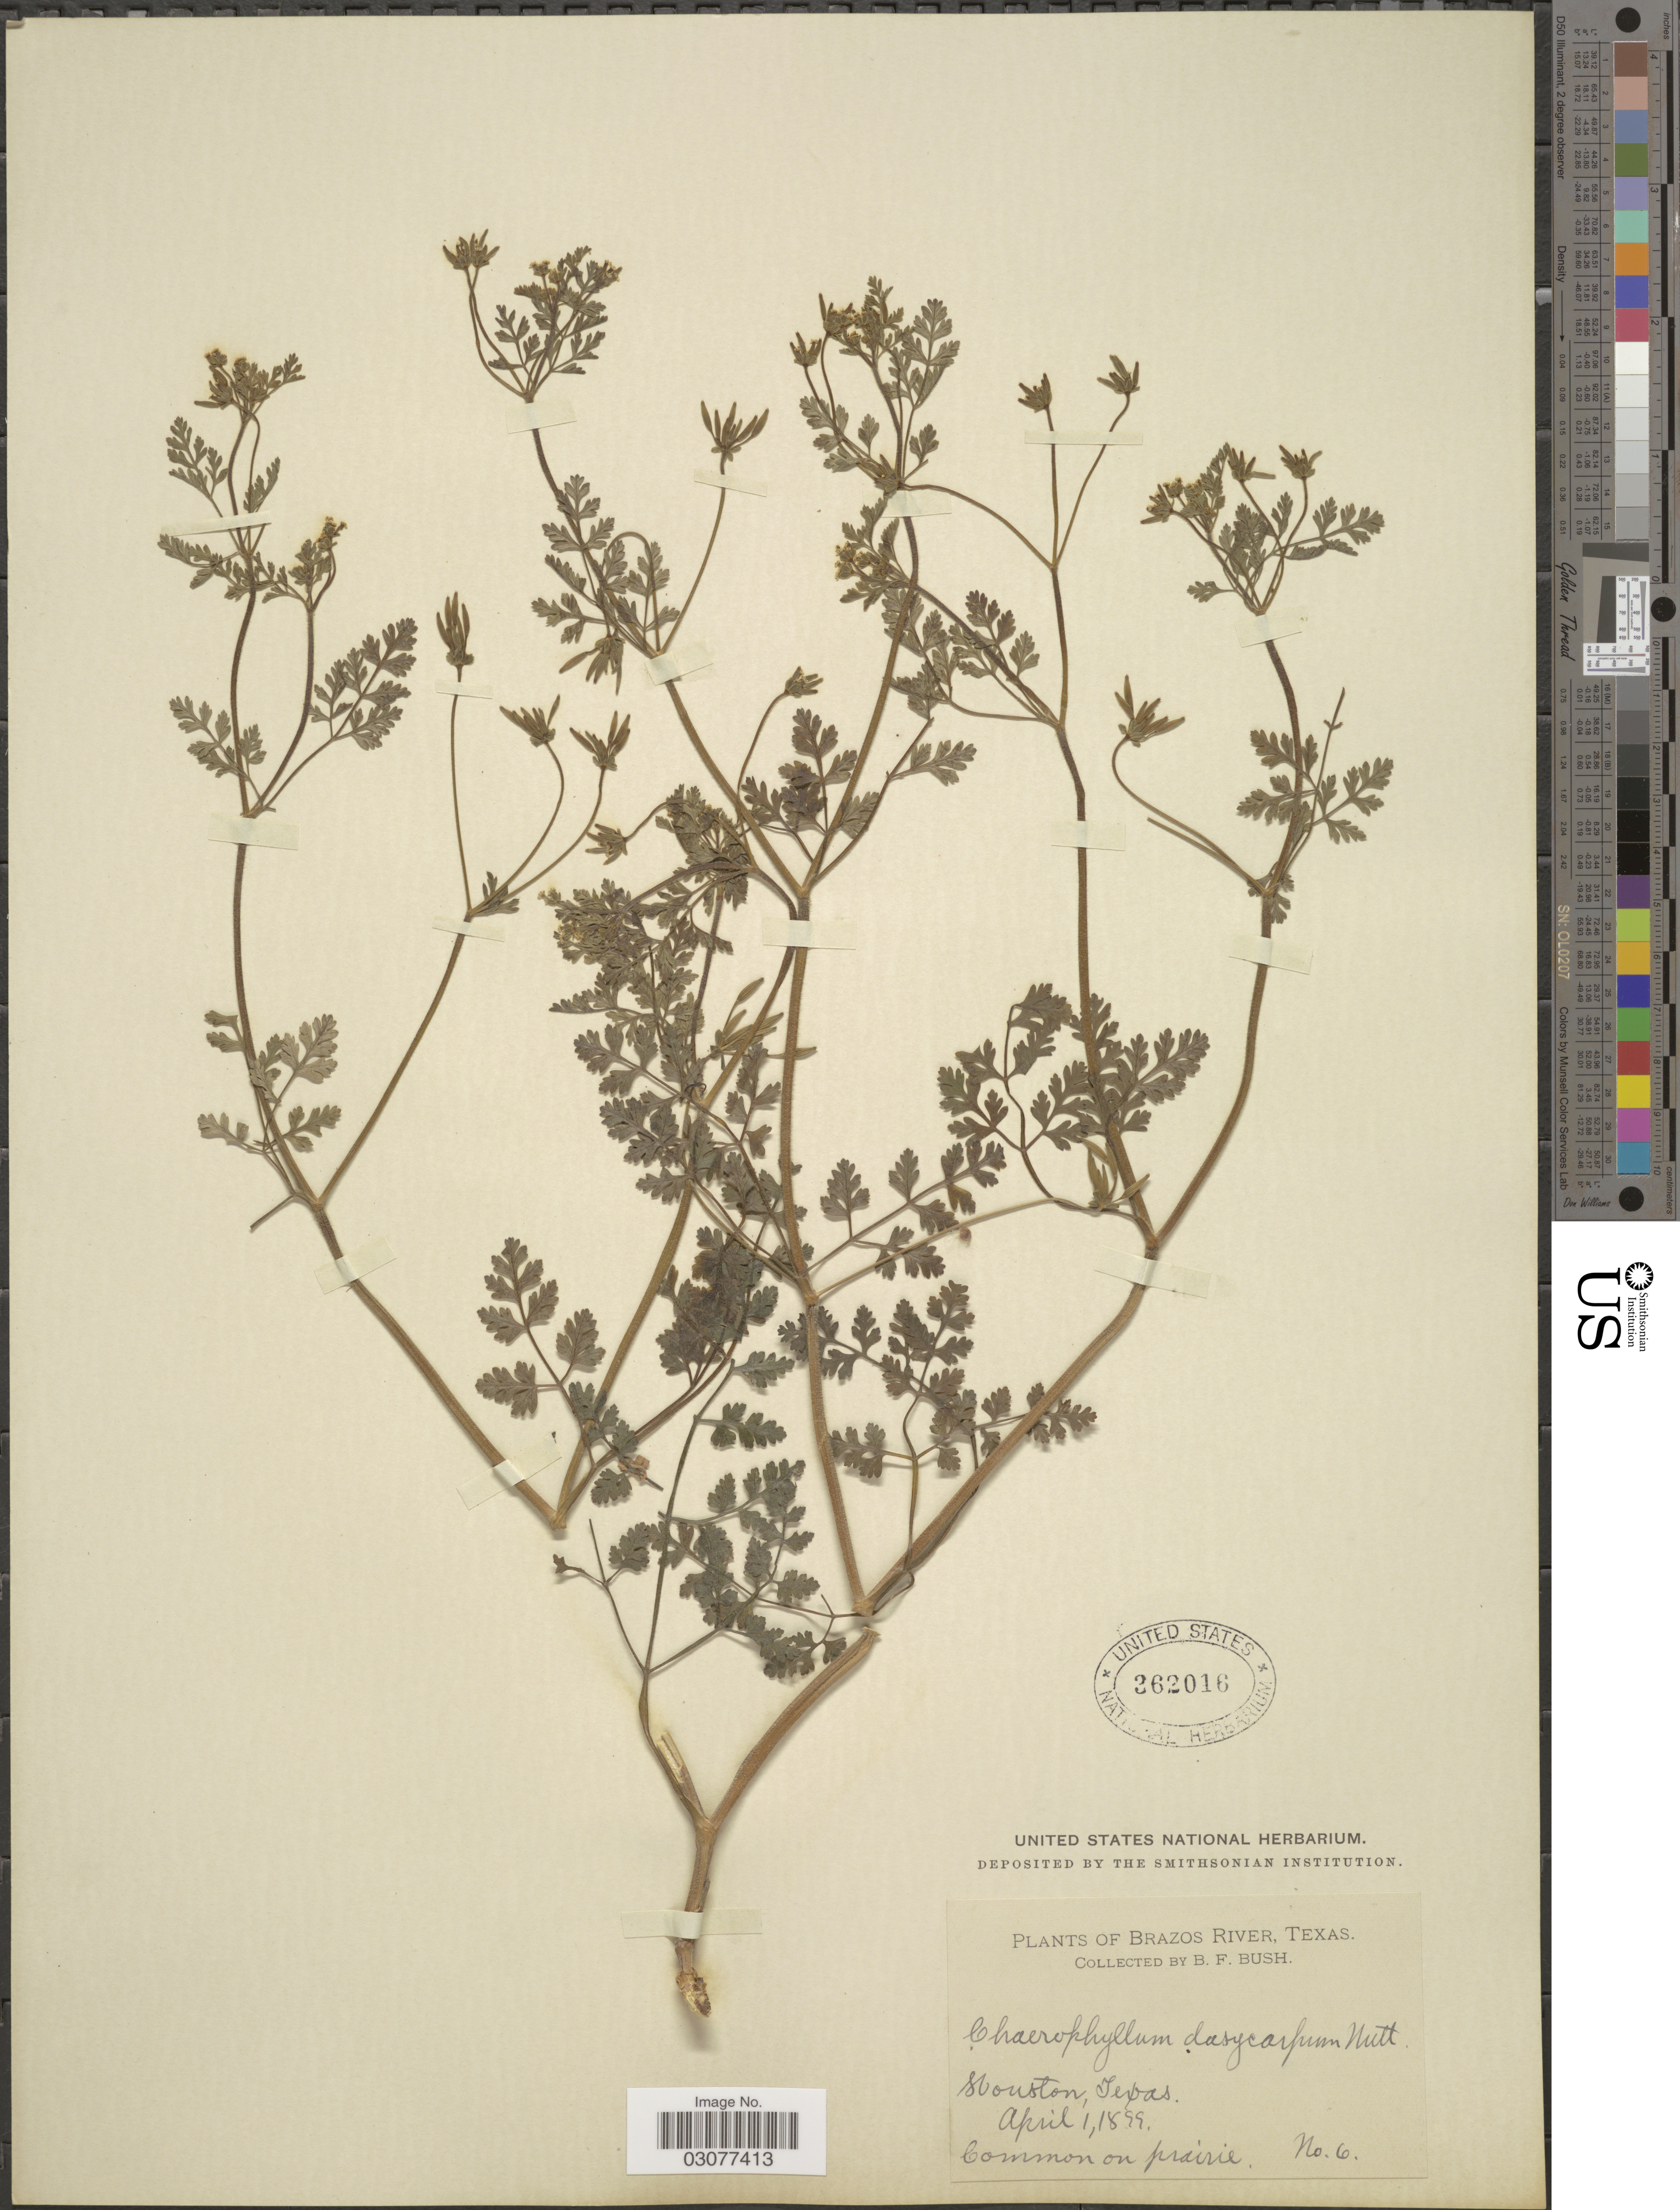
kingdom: Plantae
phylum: Tracheophyta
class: Magnoliopsida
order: Apiales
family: Apiaceae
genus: Chaerophyllum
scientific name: Chaerophyllum dasycarpum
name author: (Hook. ex S. Watson) Nutt.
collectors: B. F. Bush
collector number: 6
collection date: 1899-04-01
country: United States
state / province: Texas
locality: Brazos River, Houston.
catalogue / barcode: US 362016